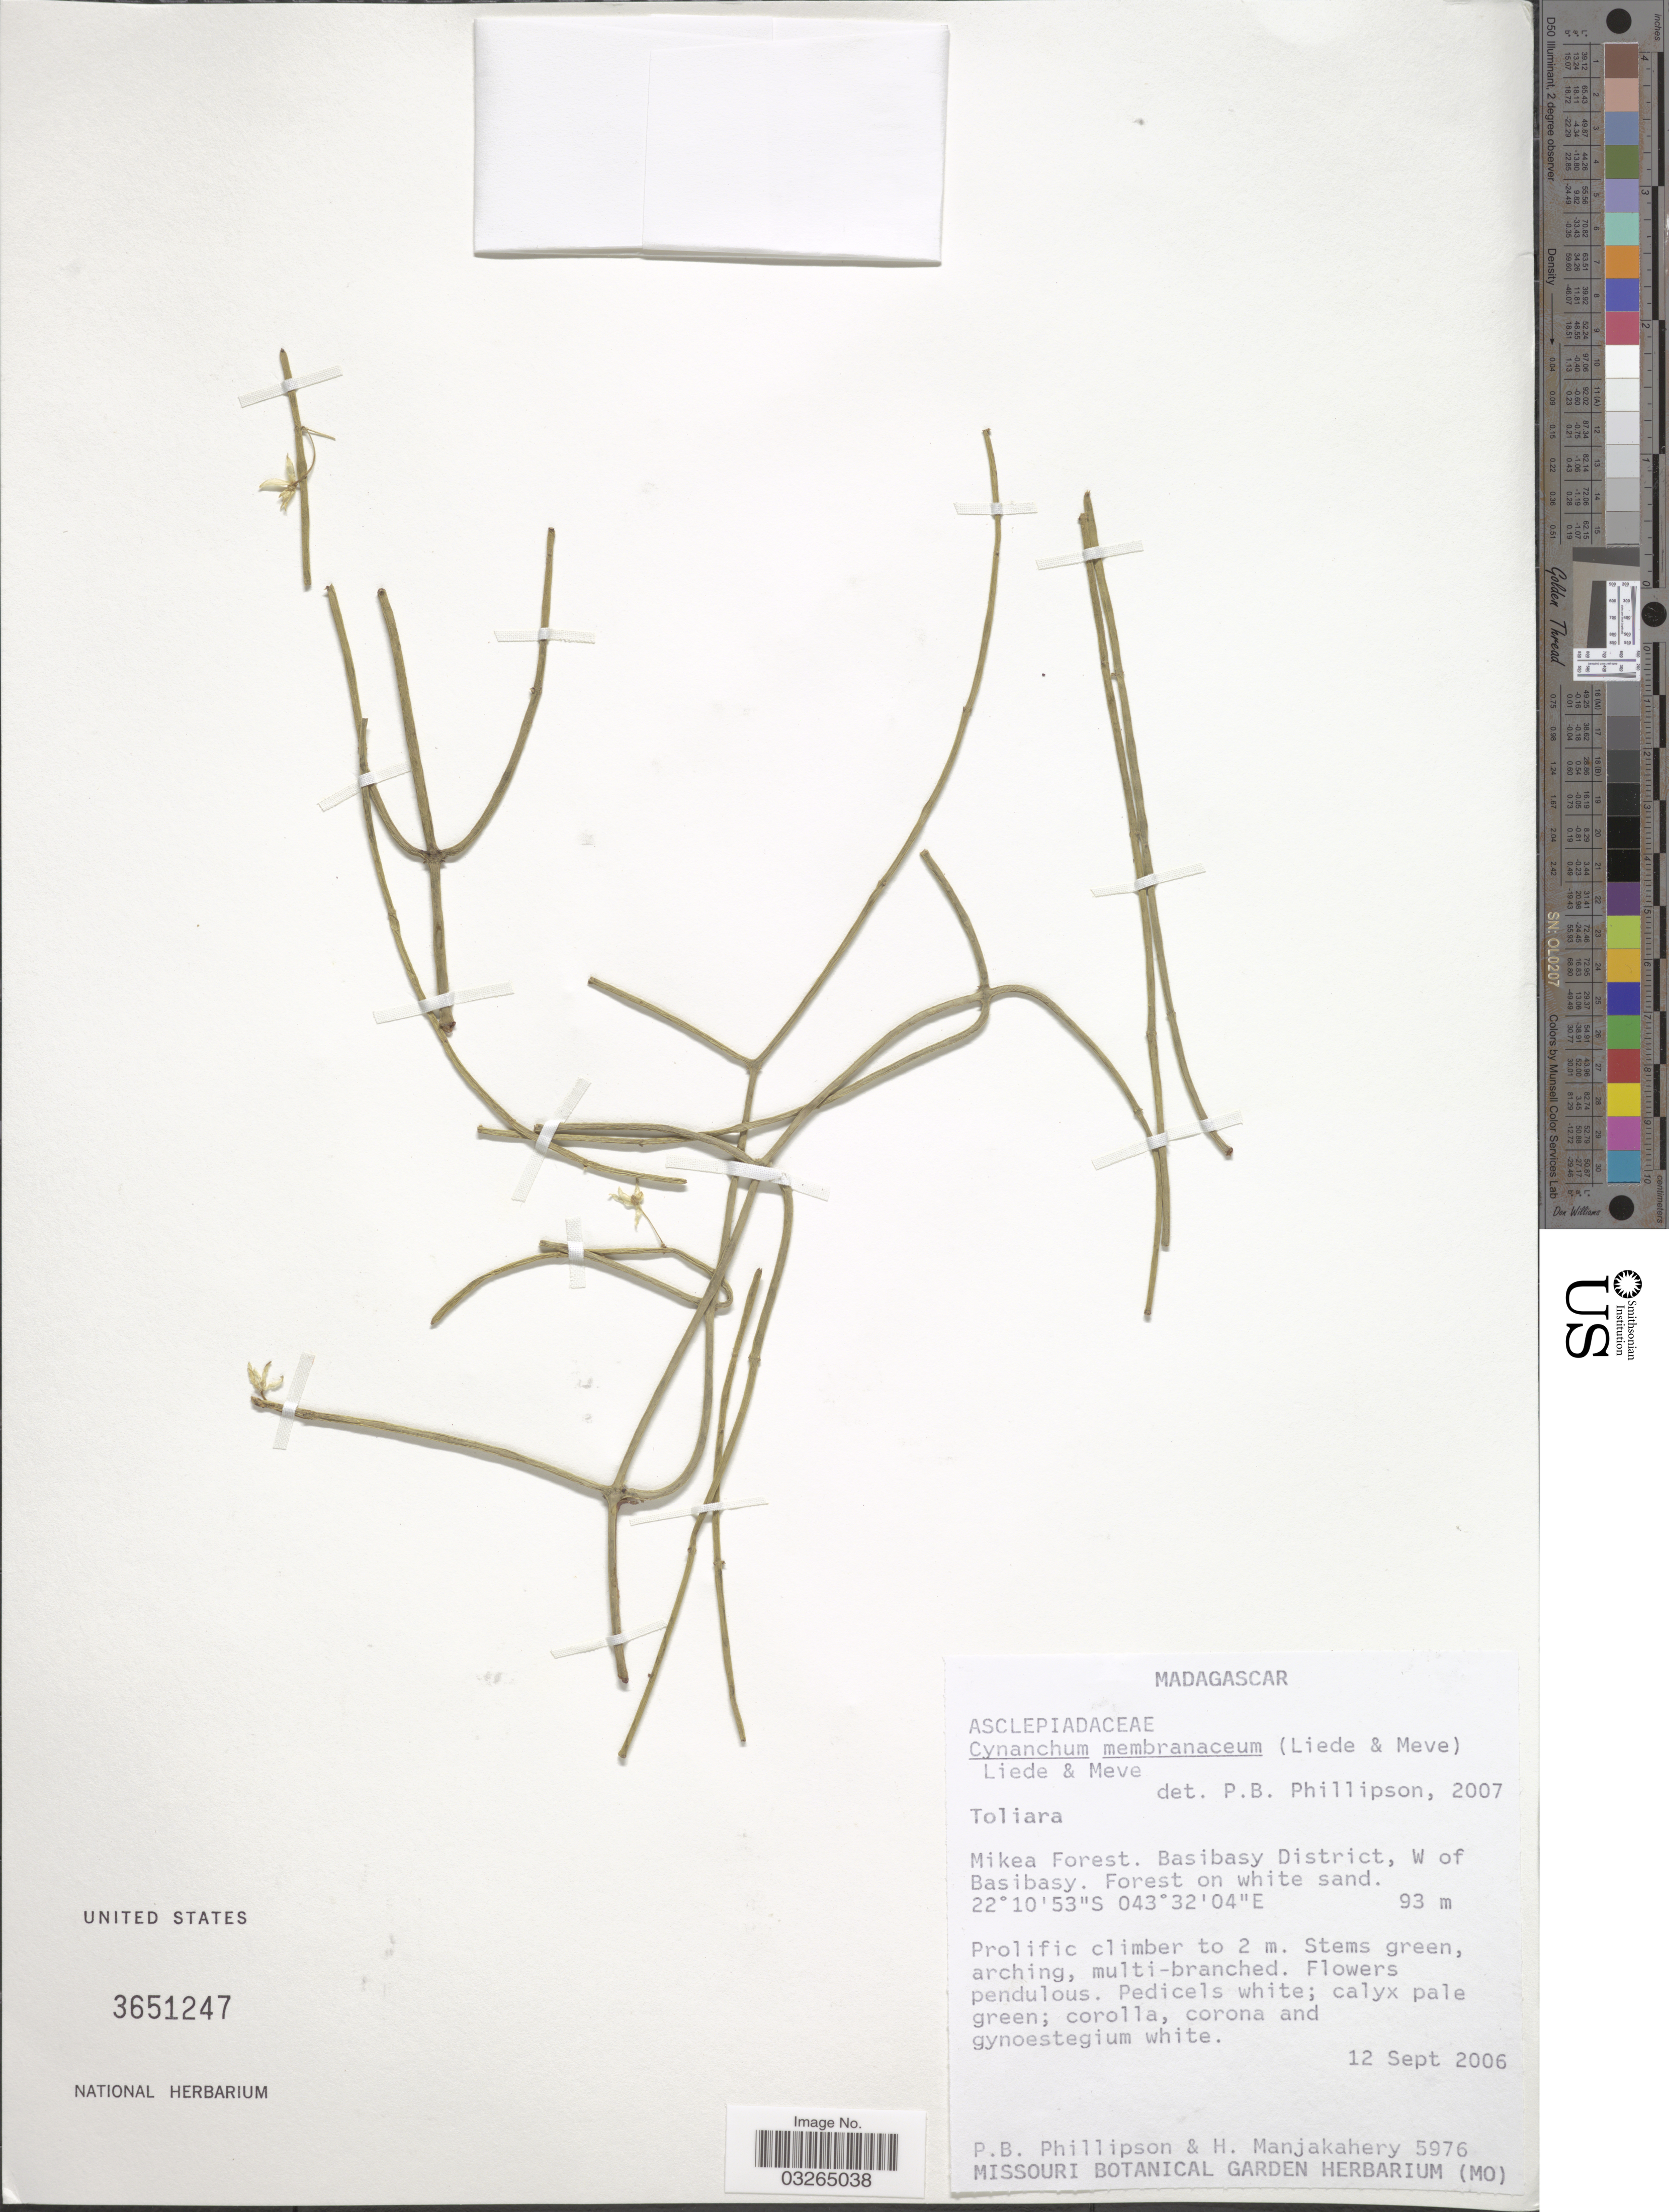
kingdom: Plantae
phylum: Tracheophyta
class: Magnoliopsida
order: Gentianales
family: Apocynaceae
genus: Cynanchum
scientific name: Cynanchum membranaceum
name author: (Liede & Meve) Liede & Meve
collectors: P. B. Phillipson & H. N. Manjakahery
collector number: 5976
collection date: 2006-09-12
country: Madagascar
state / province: Atsimo-Andrefana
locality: Mikea Forest. Basibasy District, W of Basibasy.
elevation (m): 93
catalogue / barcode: US 3651247